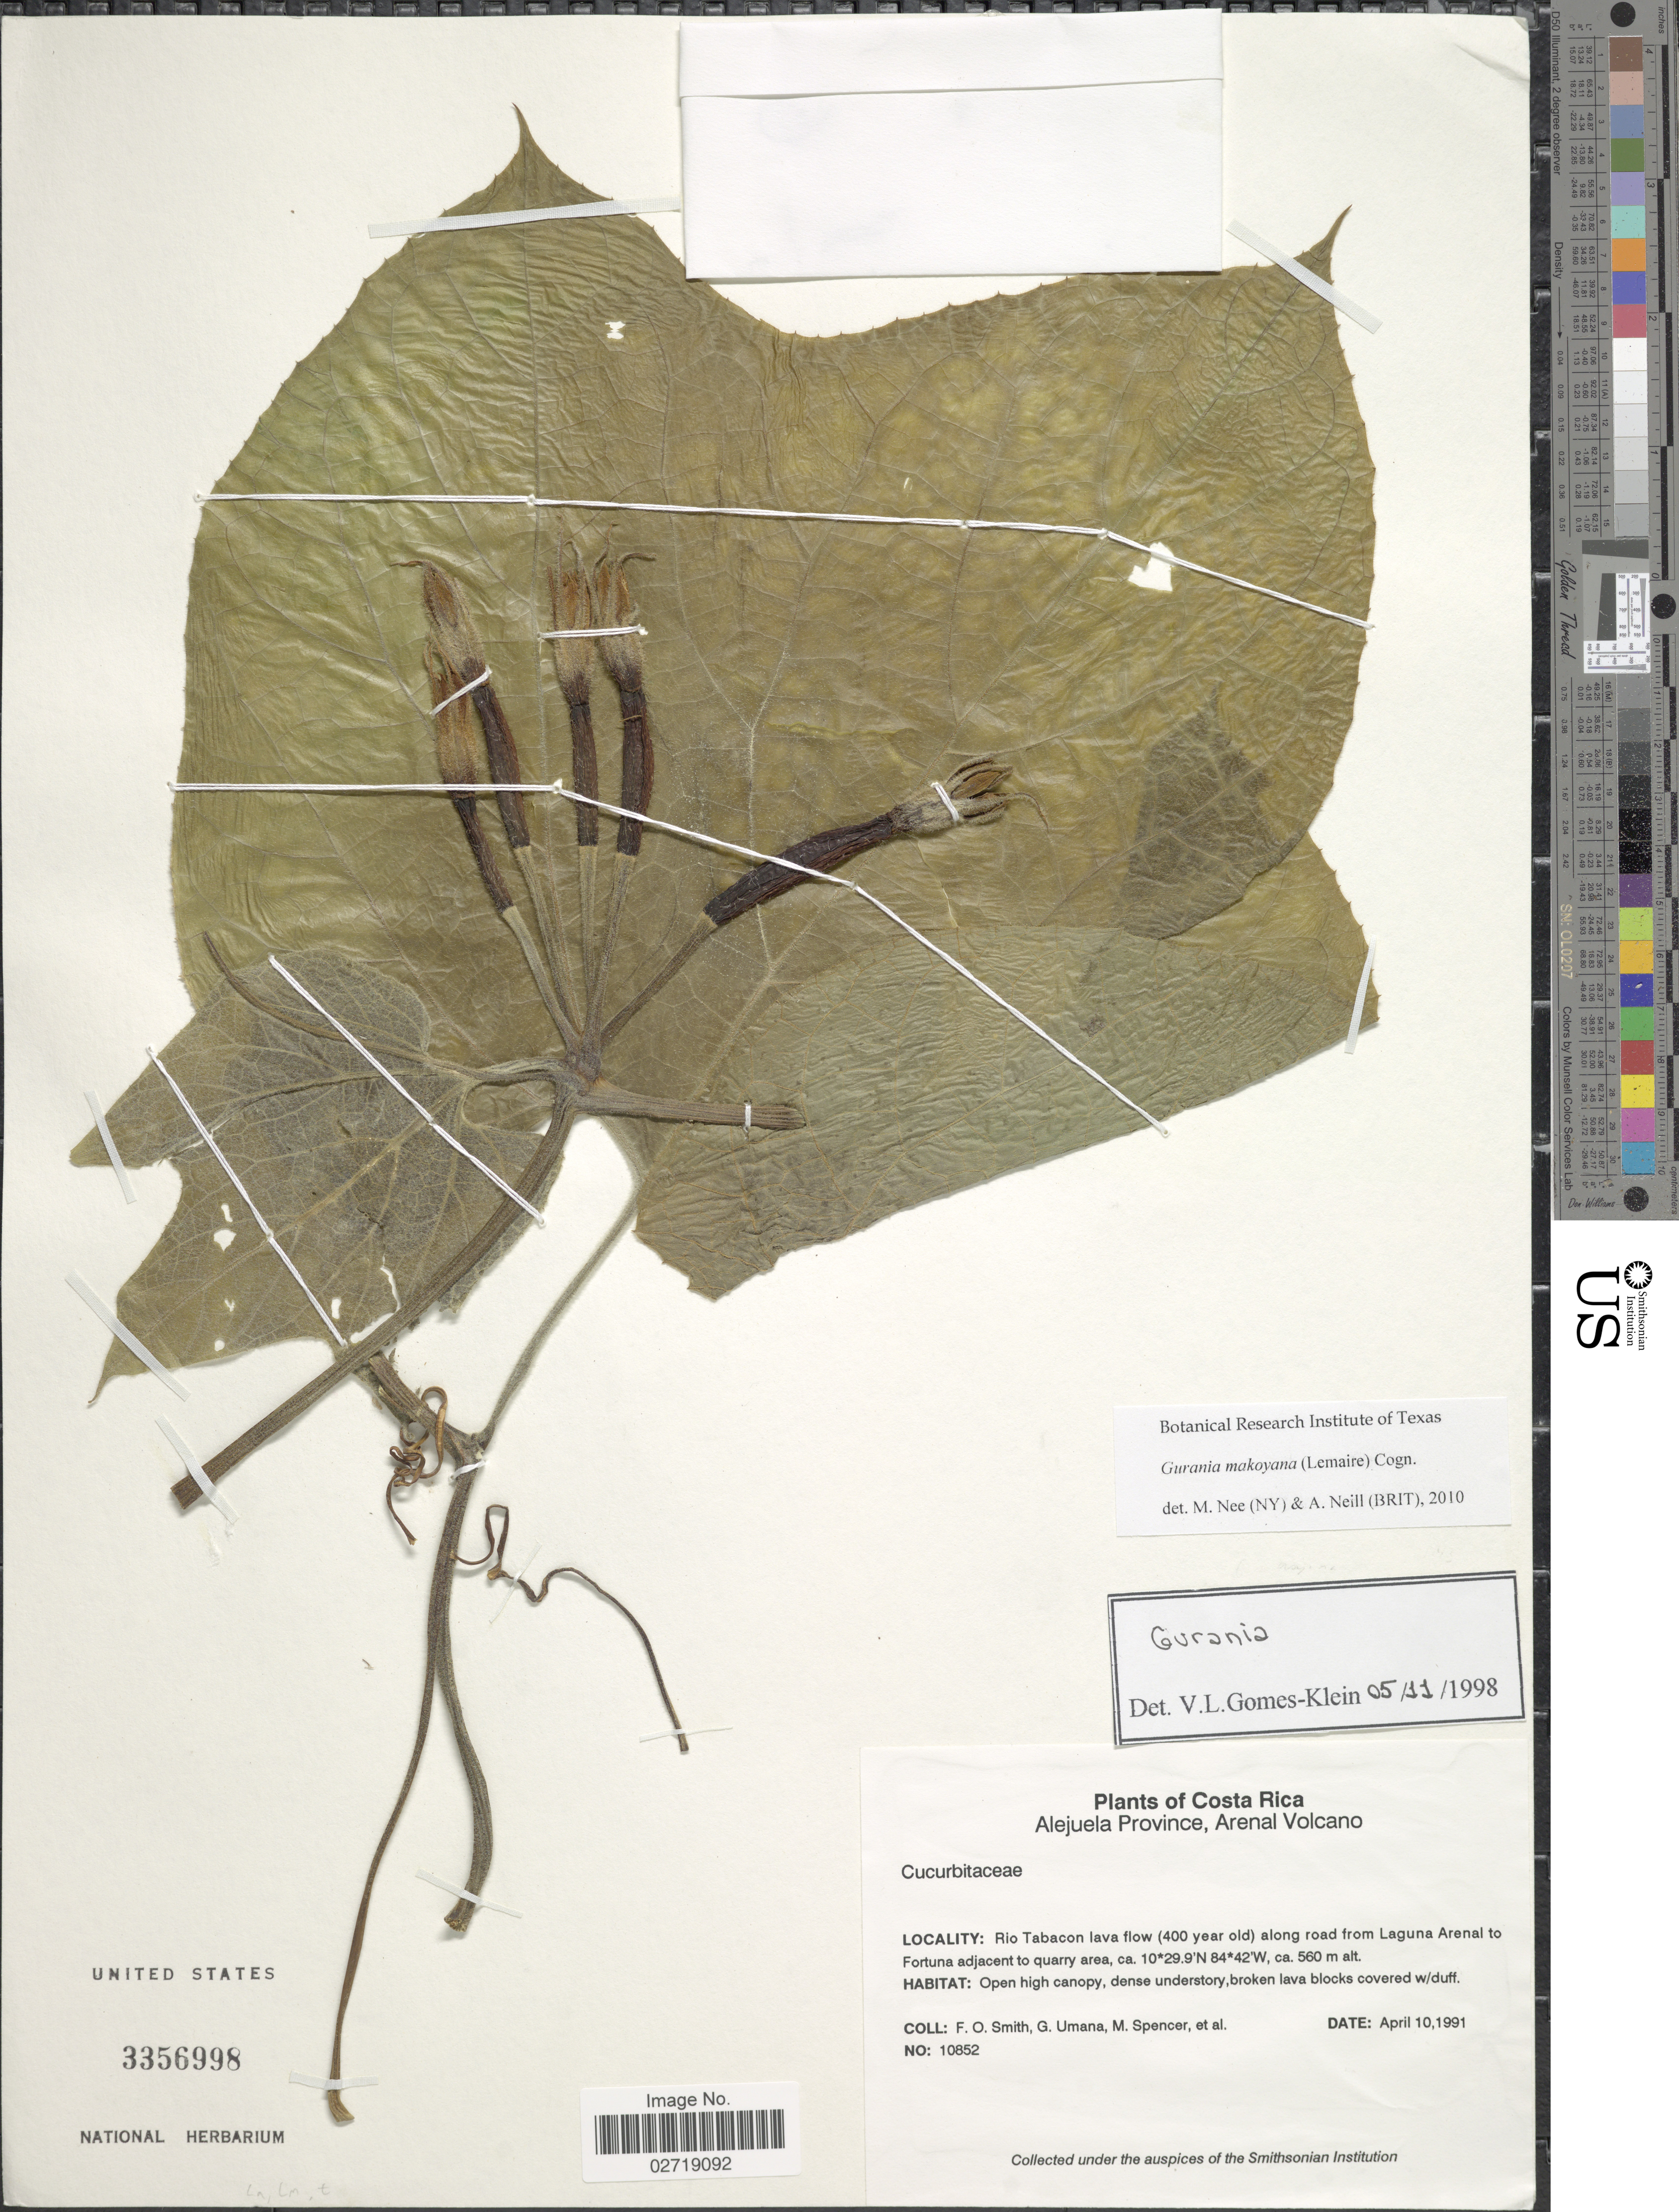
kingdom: Plantae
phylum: Tracheophyta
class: Magnoliopsida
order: Cucurbitales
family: Cucurbitaceae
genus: Gurania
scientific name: Gurania makoyana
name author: (Lem.) Cogn.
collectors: F. Smith, G. Umana, M. Spencer & et al.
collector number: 10852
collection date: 1991-04-10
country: Costa Rica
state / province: Alajuela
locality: Arenal Volcano. Rio Tabacon lava flow (400 year old) along road from Laguna Arenal to Fortuna adjacent to quarry area.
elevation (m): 560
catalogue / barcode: US 3356998